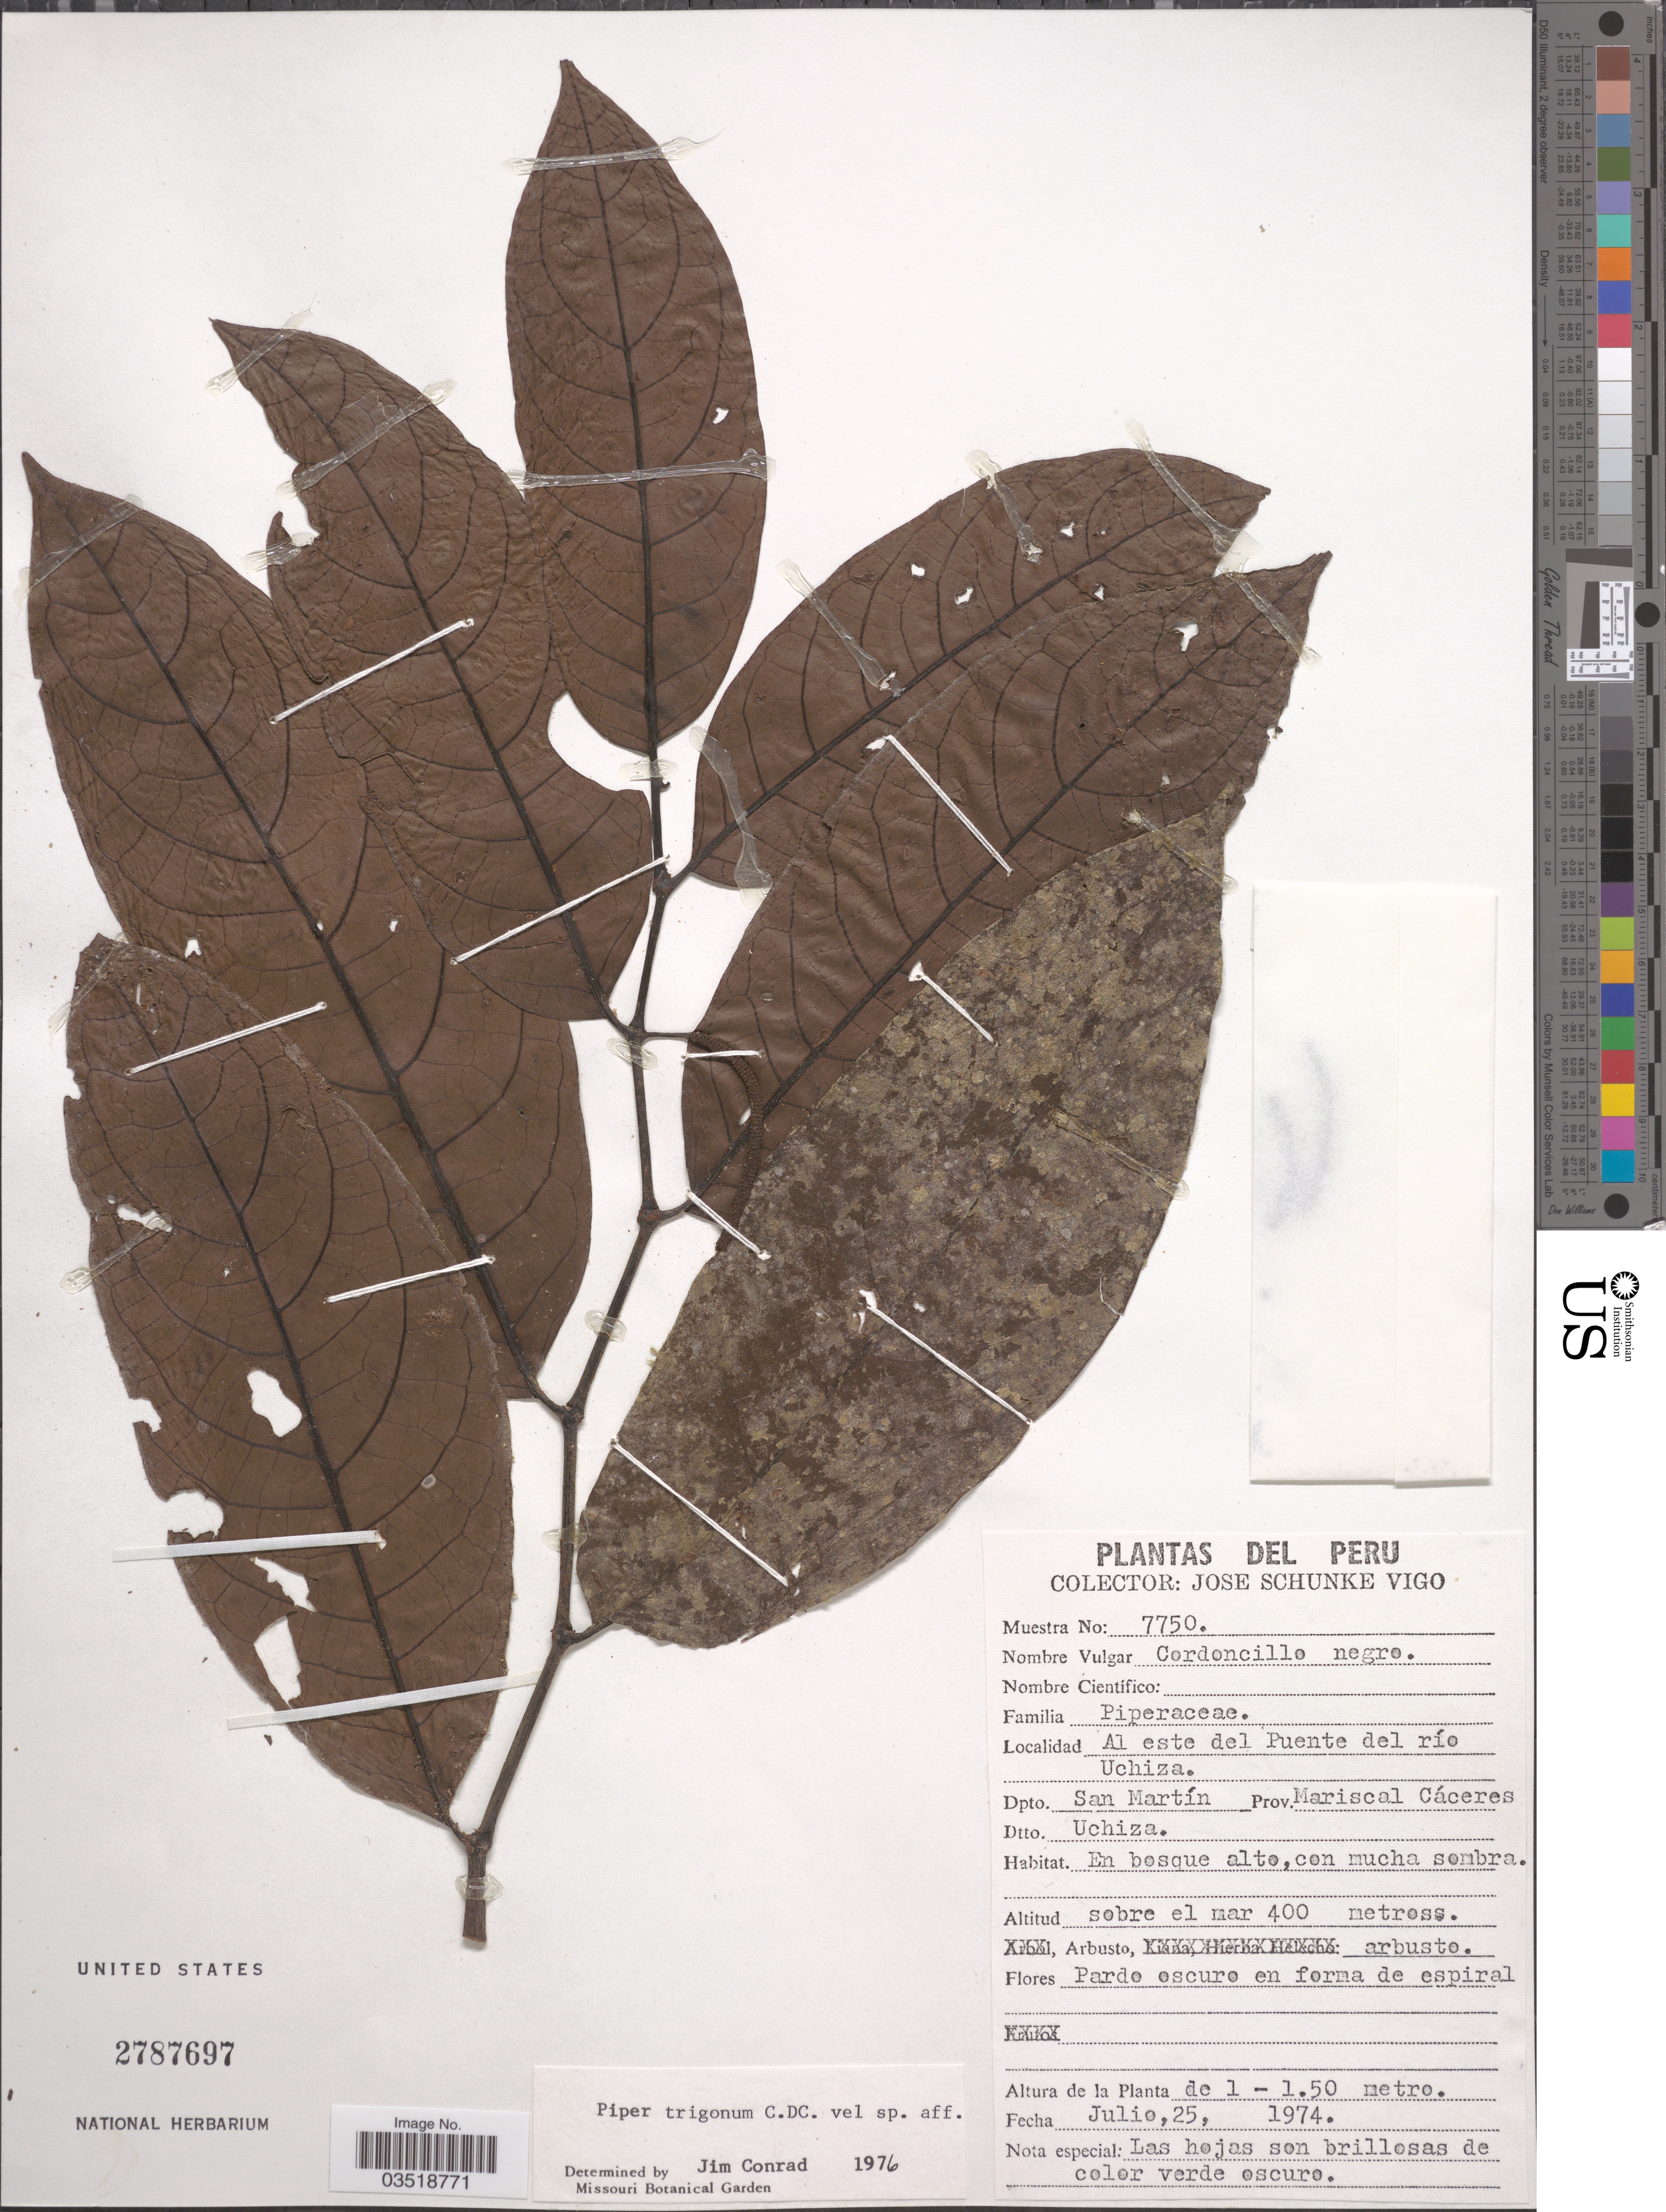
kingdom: Plantae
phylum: Tracheophyta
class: Magnoliopsida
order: Piperales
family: Piperaceae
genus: Piper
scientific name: Piper trigonum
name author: C. DC.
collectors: J. Schunke Vigo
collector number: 7750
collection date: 1974-07-25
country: Peru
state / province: San Martín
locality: Al este del Puente del río Uchiza. Dpto. San Martín. Prov. Mariscal Cáceres. Dtto. Uchiza.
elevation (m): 400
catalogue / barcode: US 2787697